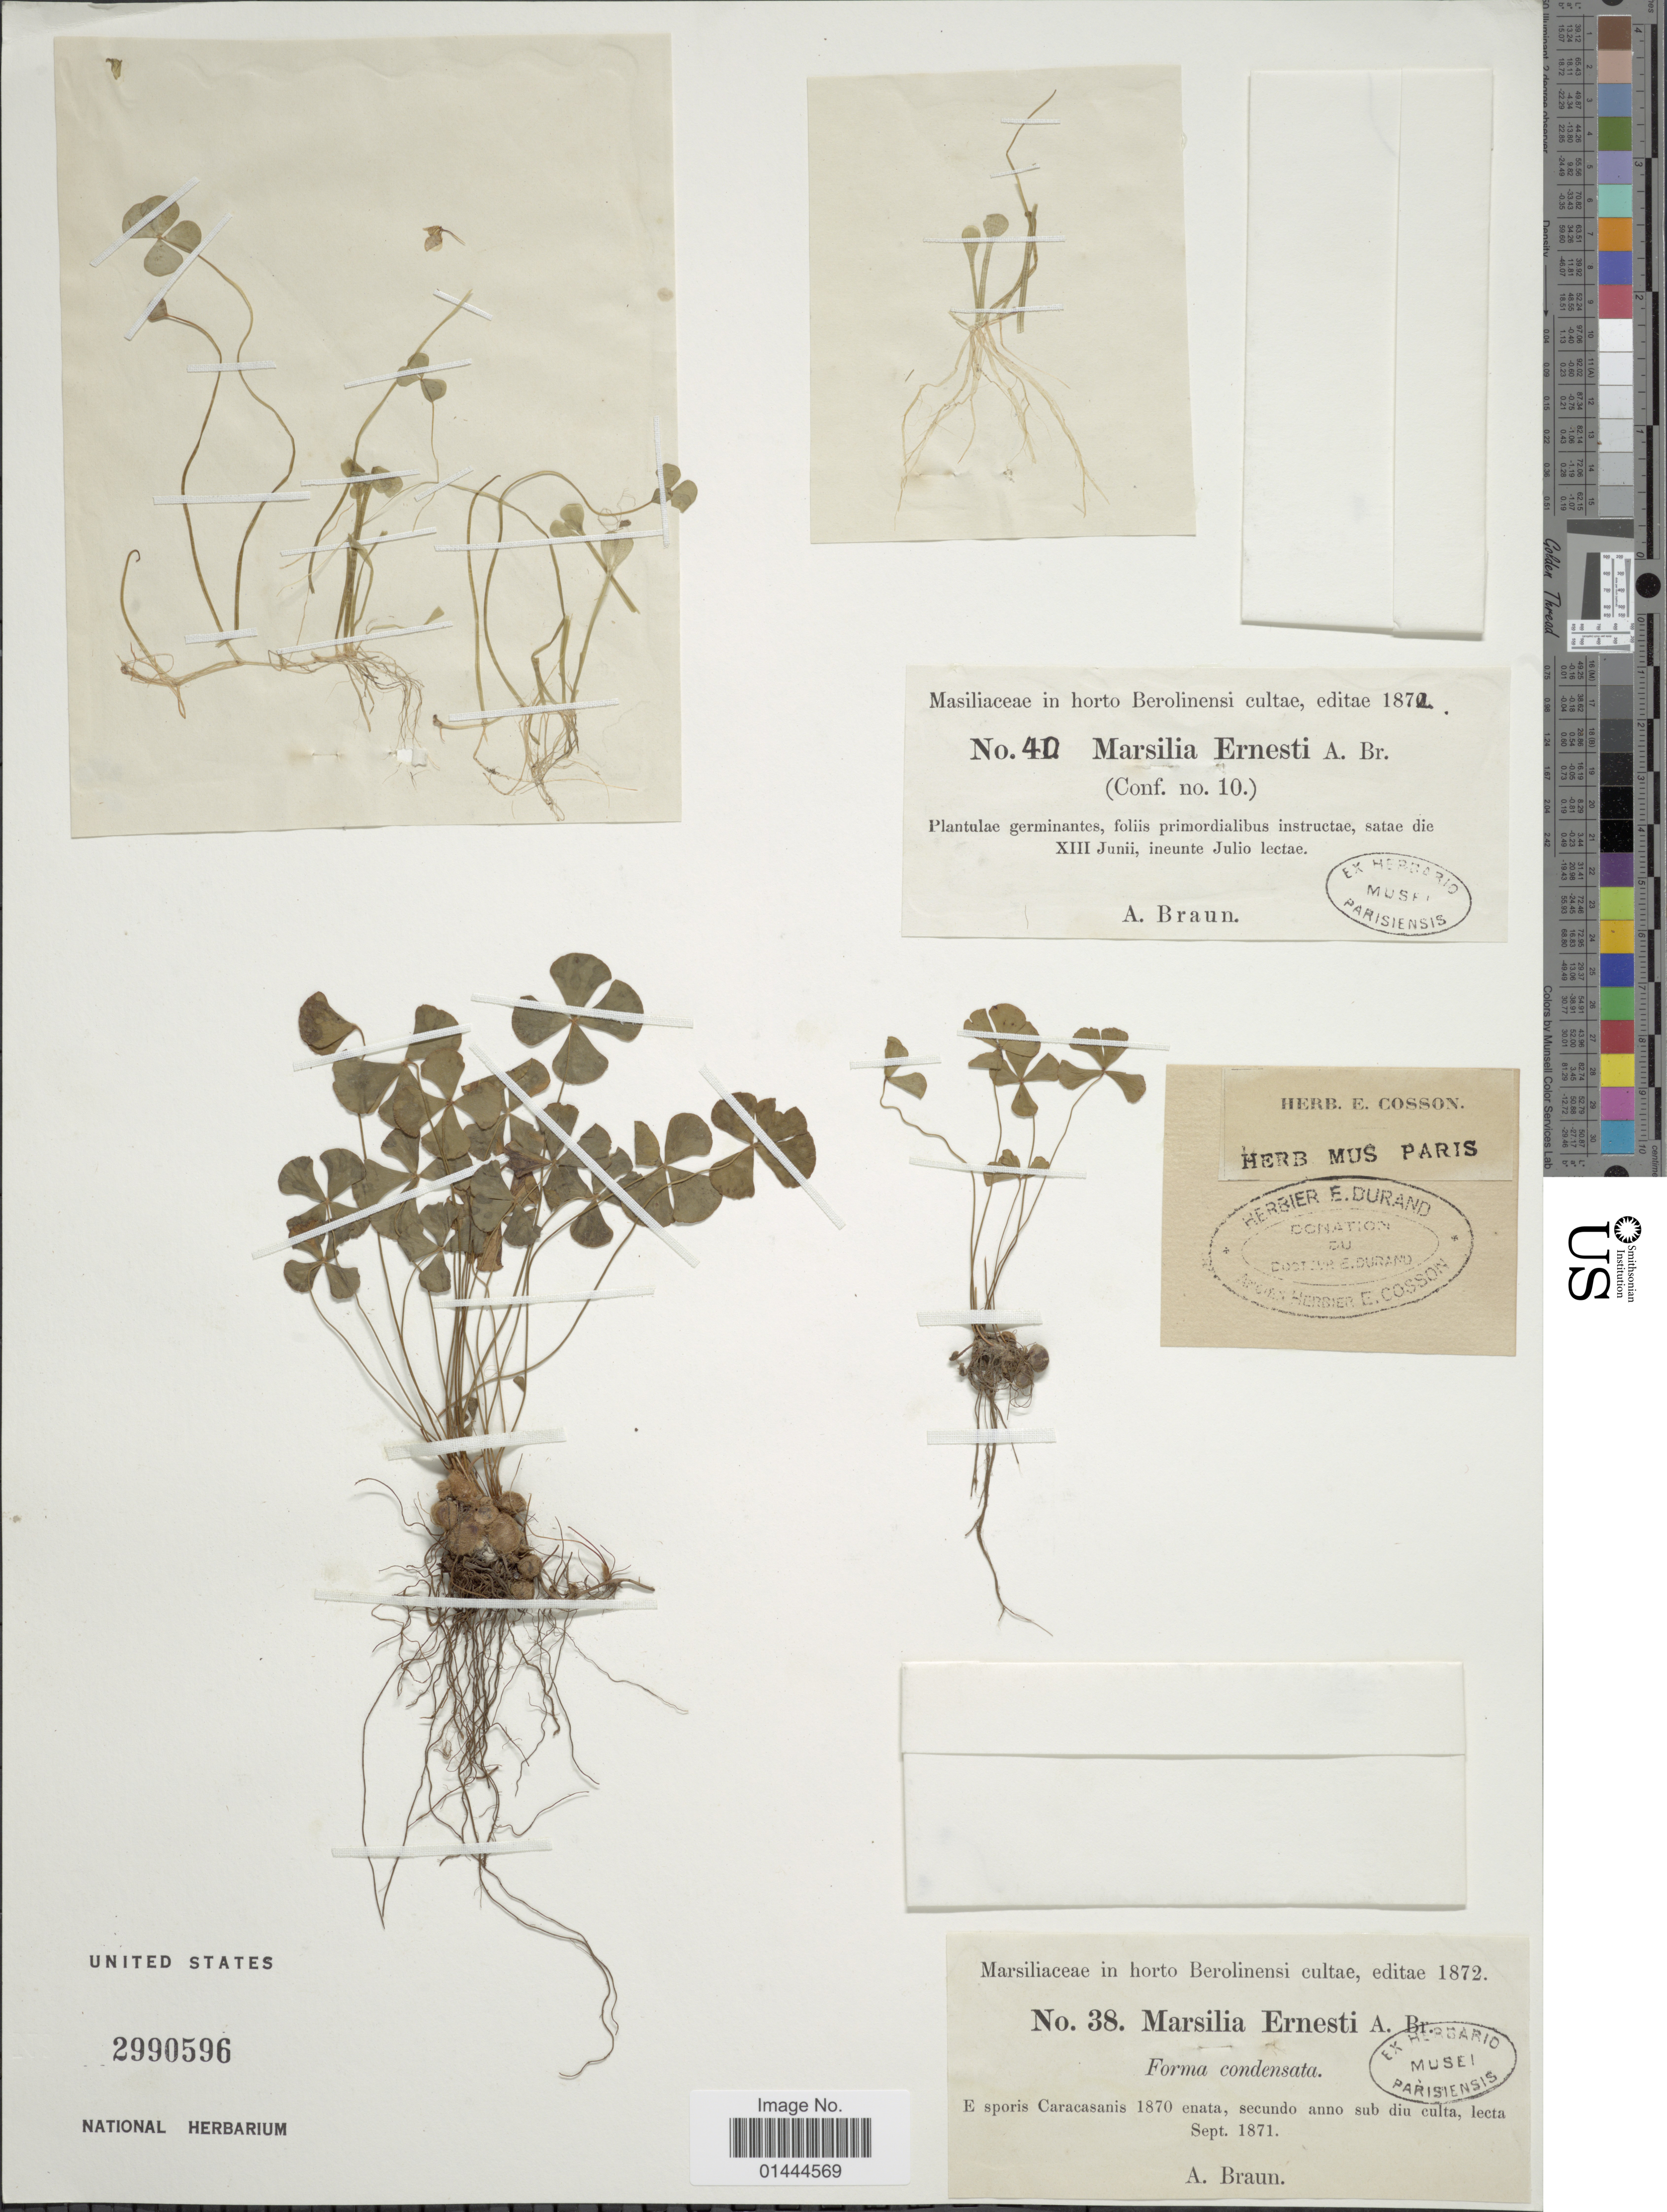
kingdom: Plantae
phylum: Tracheophyta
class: Polypodiopsida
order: Salviniales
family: Marsileaceae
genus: Marsilea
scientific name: Marsilea ernestii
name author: A. Braun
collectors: A. Braun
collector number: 38/40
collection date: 1871-09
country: Germany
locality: In horto Berolinensi cultae.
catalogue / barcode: US 2990596